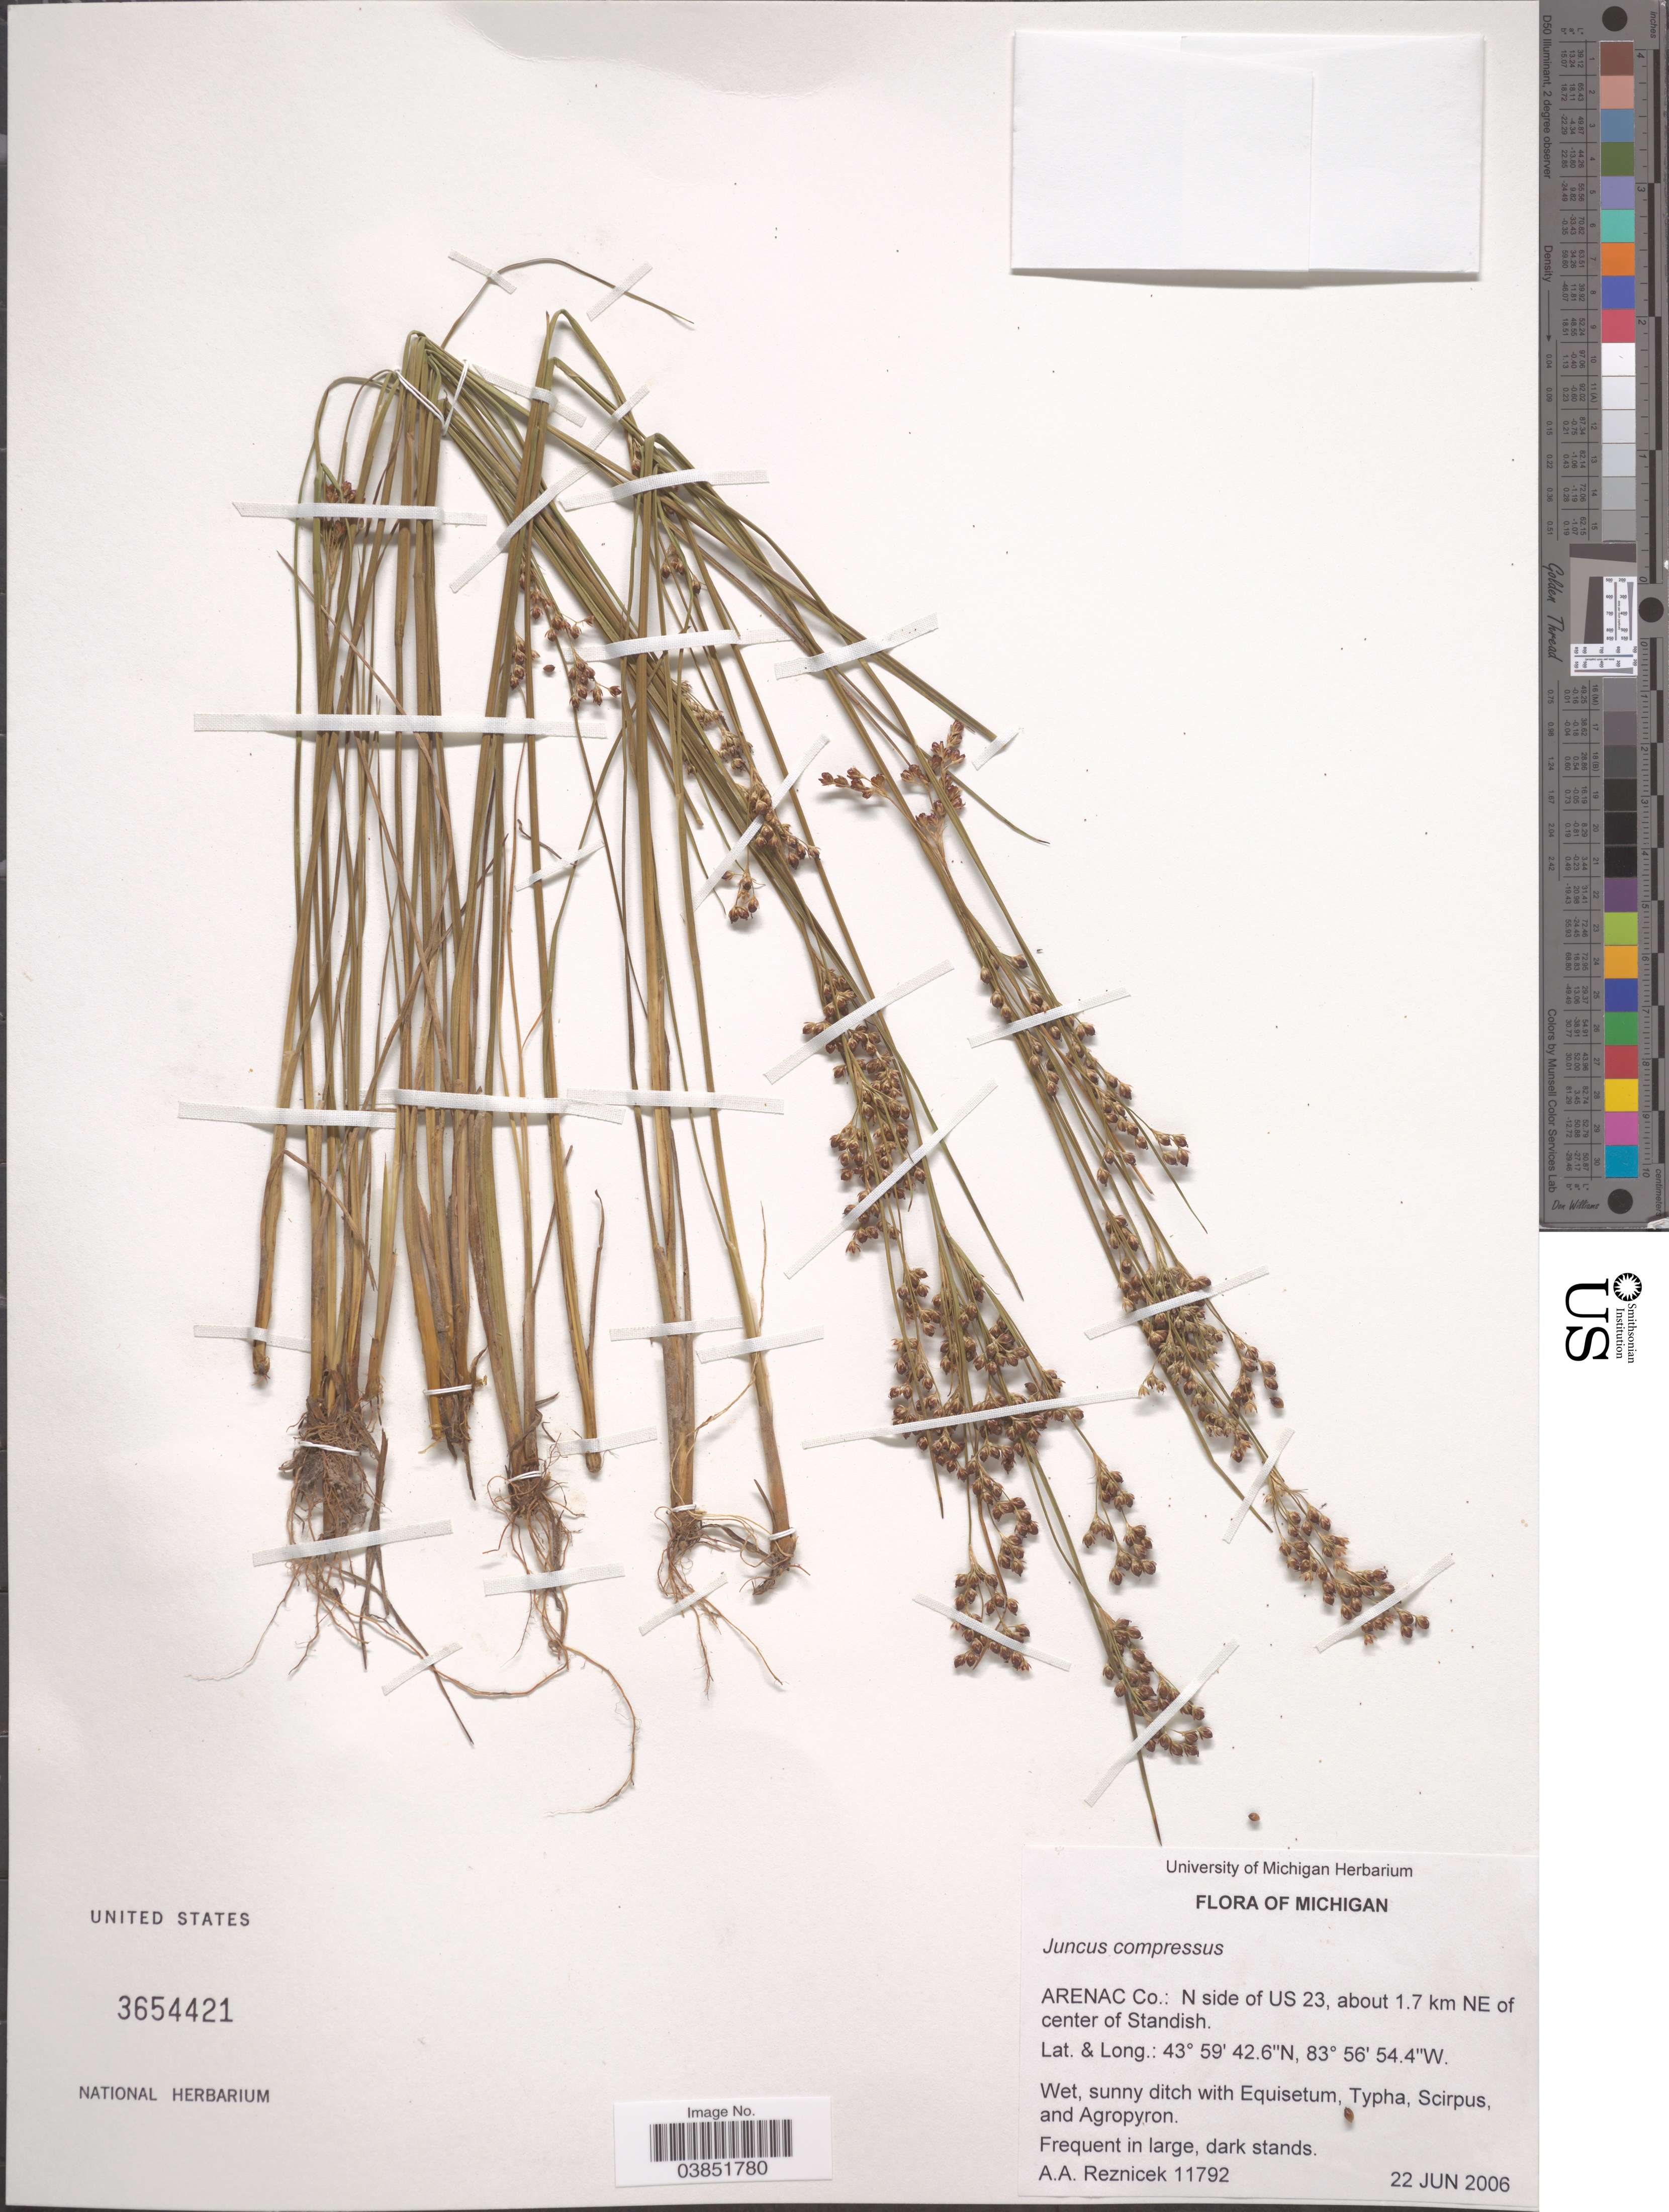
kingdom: Plantae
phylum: Tracheophyta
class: Liliopsida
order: Poales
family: Juncaceae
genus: Juncus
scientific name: Juncus compressus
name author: Jacq.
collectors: A. A. Reznicek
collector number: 11792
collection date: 2006-06-22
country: United States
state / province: Michigan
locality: Arenac Co.: N side of US 23, about 1.7 km NE of center of Standish.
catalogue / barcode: US 3654421